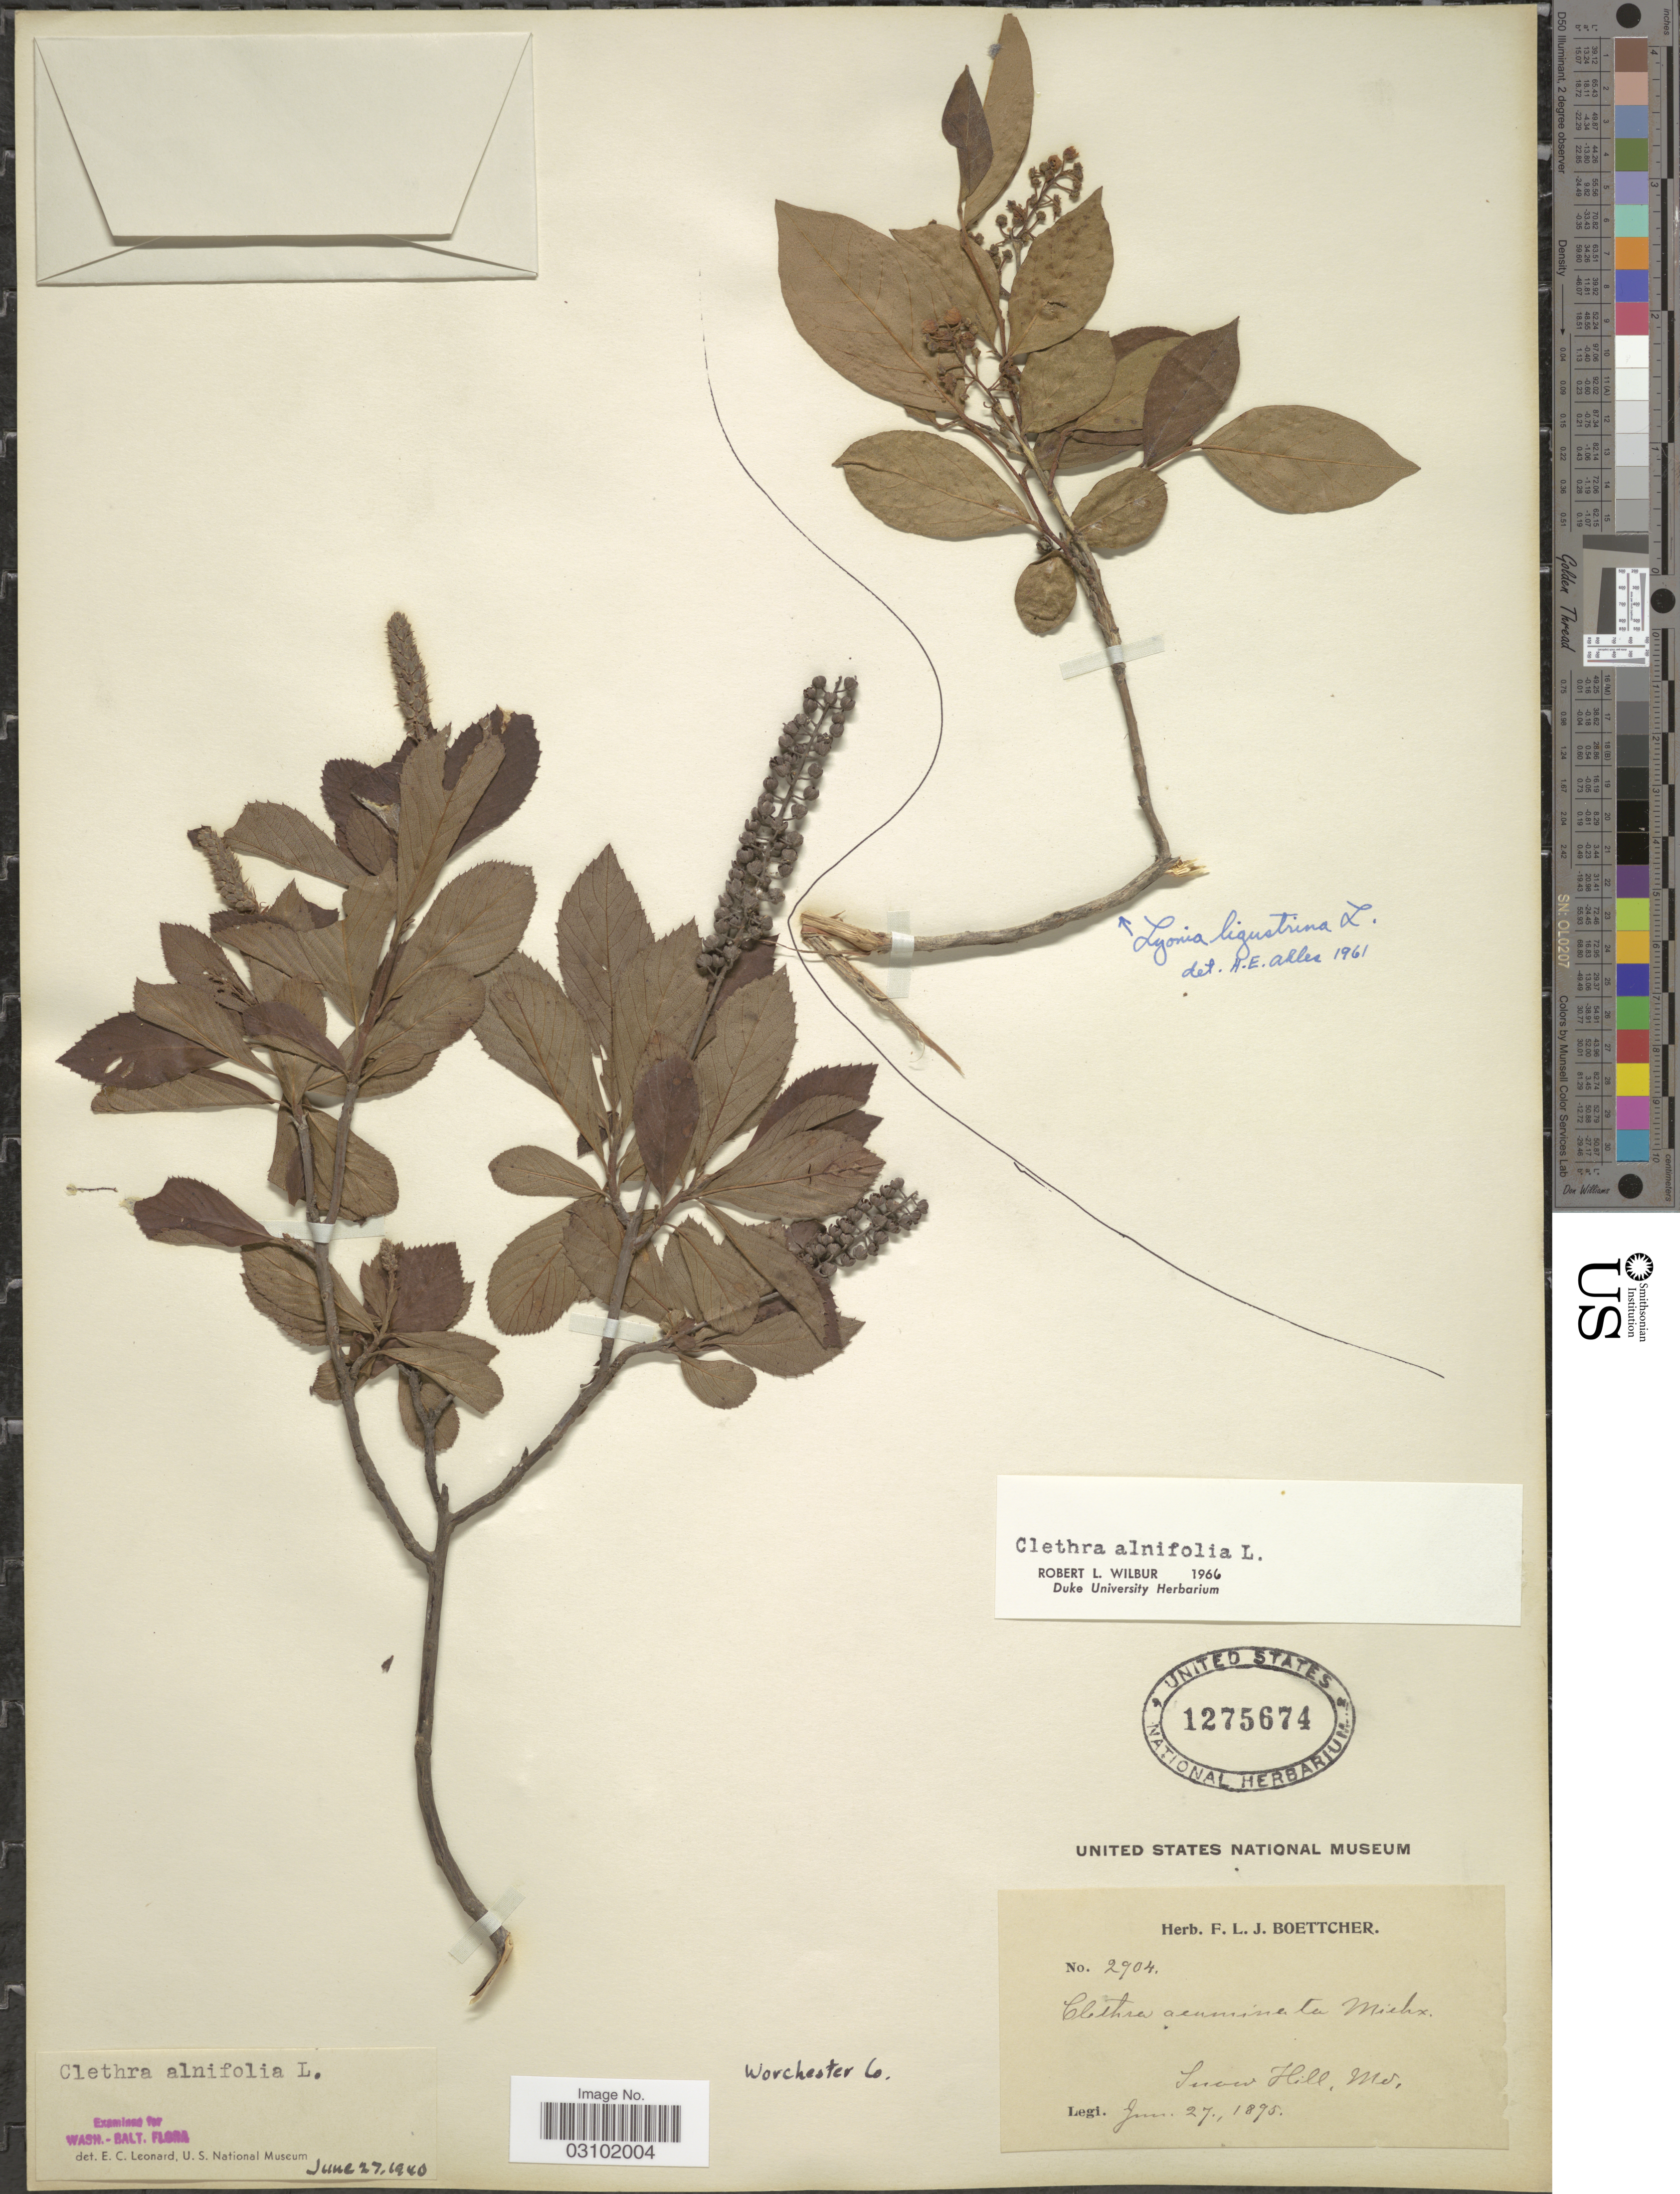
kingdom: Plantae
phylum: Tracheophyta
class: Magnoliopsida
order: Ericales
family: Clethraceae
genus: Clethra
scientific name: Clethra alnifolia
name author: L.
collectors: ex herb. F. L. J. Boettcher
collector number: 2904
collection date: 1895-06-27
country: United States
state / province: Maryland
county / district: Worcester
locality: Snow Hill. Worchester Co.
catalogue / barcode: US 1275674